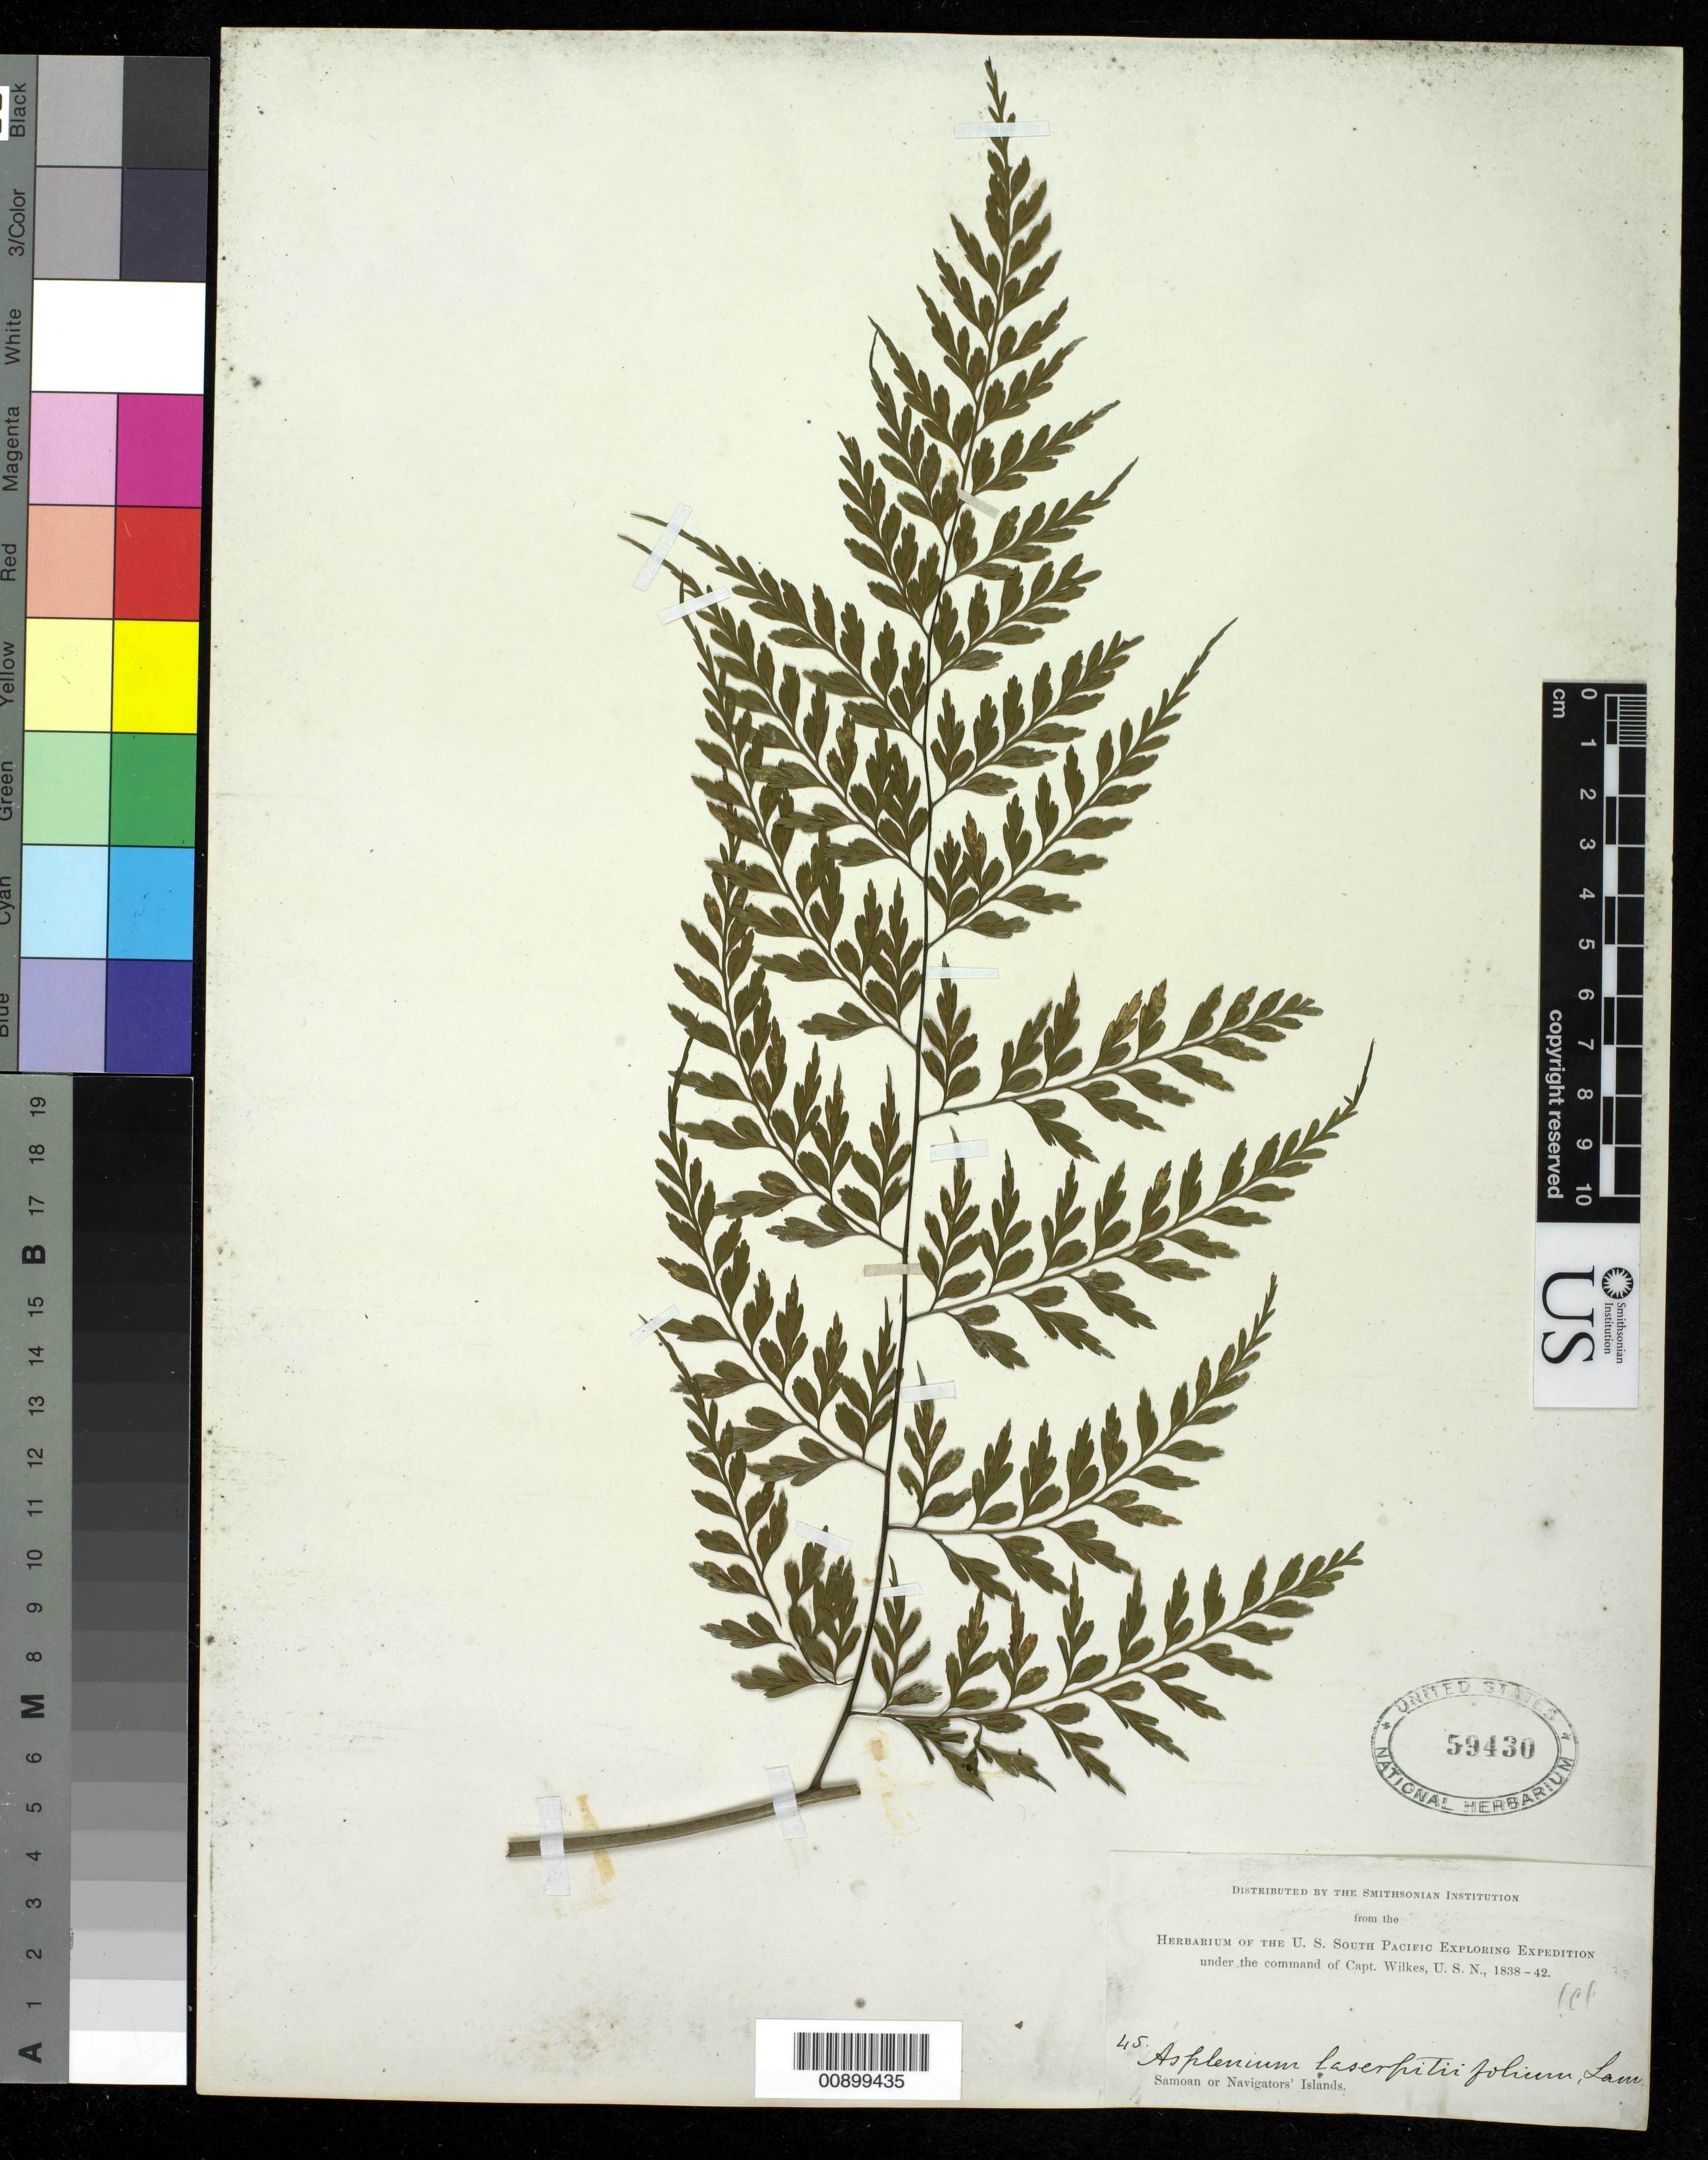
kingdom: Plantae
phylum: Tracheophyta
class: Polypodiopsida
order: Polypodiales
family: Aspleniaceae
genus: Asplenium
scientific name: Asplenium laserpitiifolium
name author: Lam.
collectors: Wilkes Explor. Exped.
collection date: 1838/1842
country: American Samoa / Samoa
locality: Samoan or Navigators' Islands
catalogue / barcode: US 59430